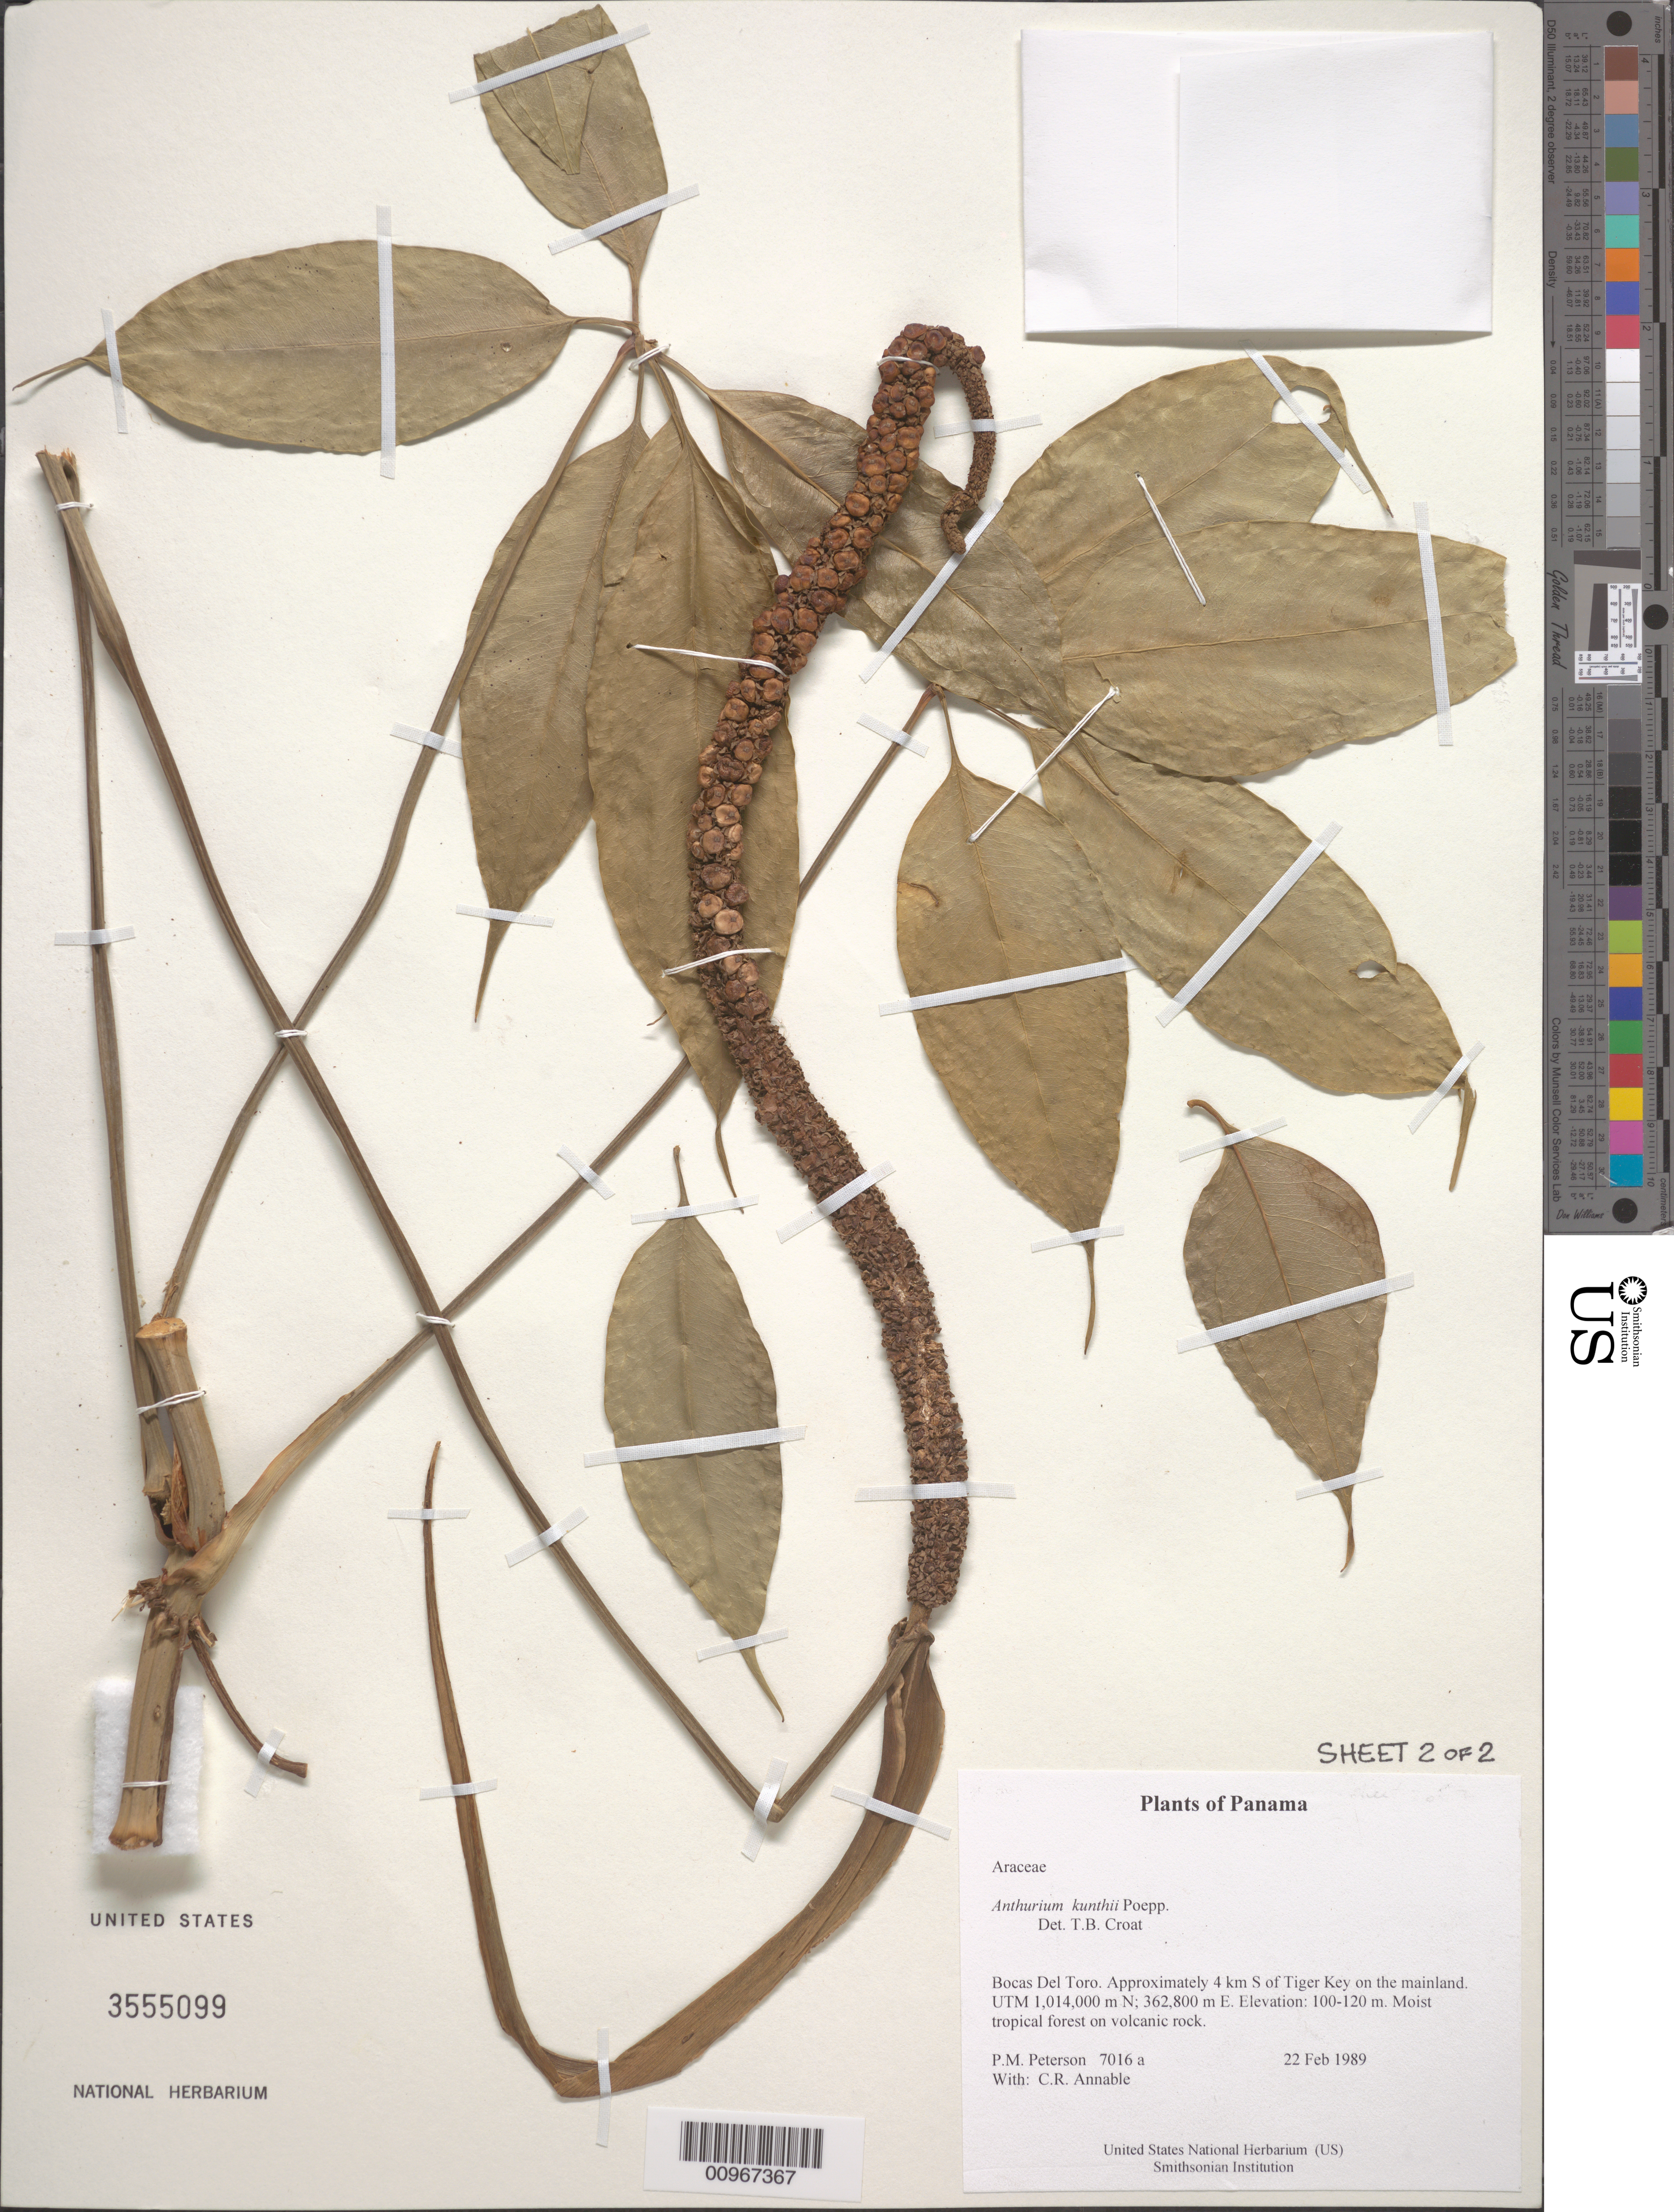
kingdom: Plantae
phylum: Tracheophyta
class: Liliopsida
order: Alismatales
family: Araceae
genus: Anthurium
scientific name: Anthurium kunthii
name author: Poepp.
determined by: Croat, Thomas B., Missouri Botanical Garden (MO)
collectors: P. M. Peterson & C. R. Annable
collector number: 07016 a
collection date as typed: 22 Feb 1989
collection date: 1989-02-22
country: Panama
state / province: Bocas del Toro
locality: Approximately 4 km S of Tiger Key on the mainland. UTM 1,014,000 m N; 362,800 m E.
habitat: Moist tropical forest on volcanic rock.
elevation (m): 100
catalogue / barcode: US 3555099